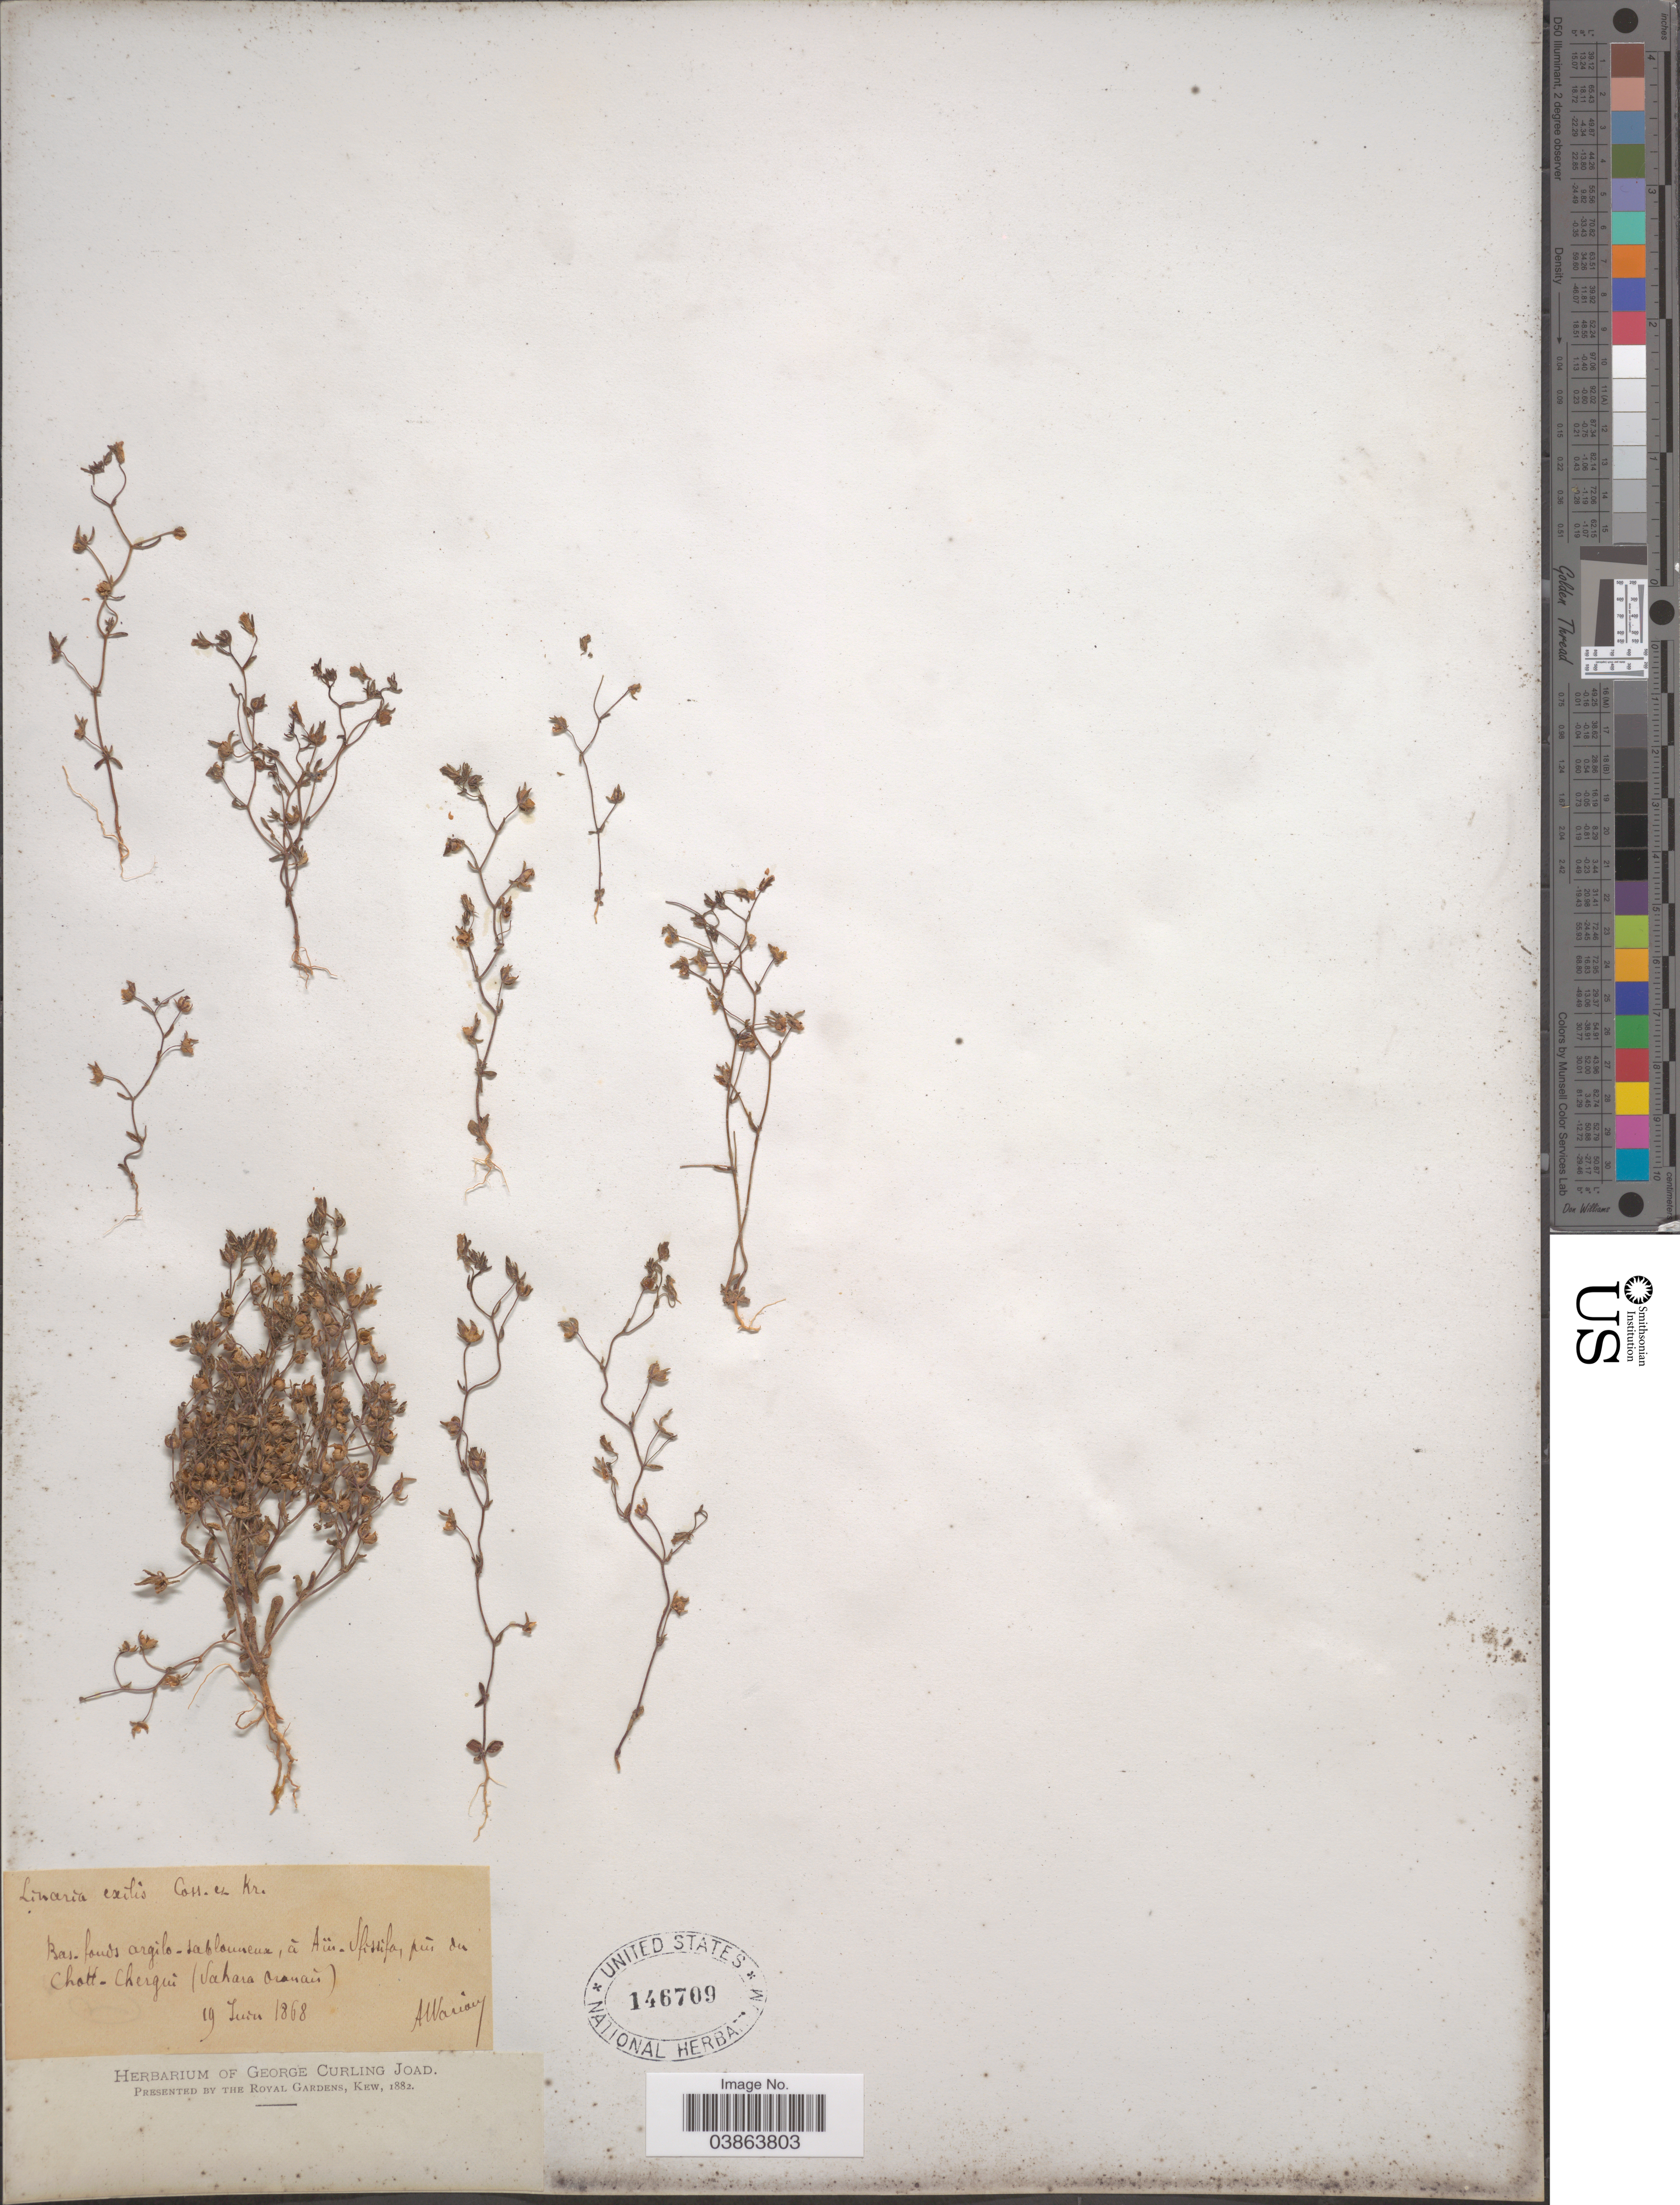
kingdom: Plantae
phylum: Tracheophyta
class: Magnoliopsida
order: Lamiales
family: Plantaginaceae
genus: Linaria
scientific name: Linaria exilis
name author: Coss. & Kralik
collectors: A. Warion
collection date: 1868-06-19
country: Algeria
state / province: Oran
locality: Bas fonds argilo- sablonneux, á Aüi-Sfissifa, prés du Chott-Chergui (Sahara Oranaís).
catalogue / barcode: US 146709